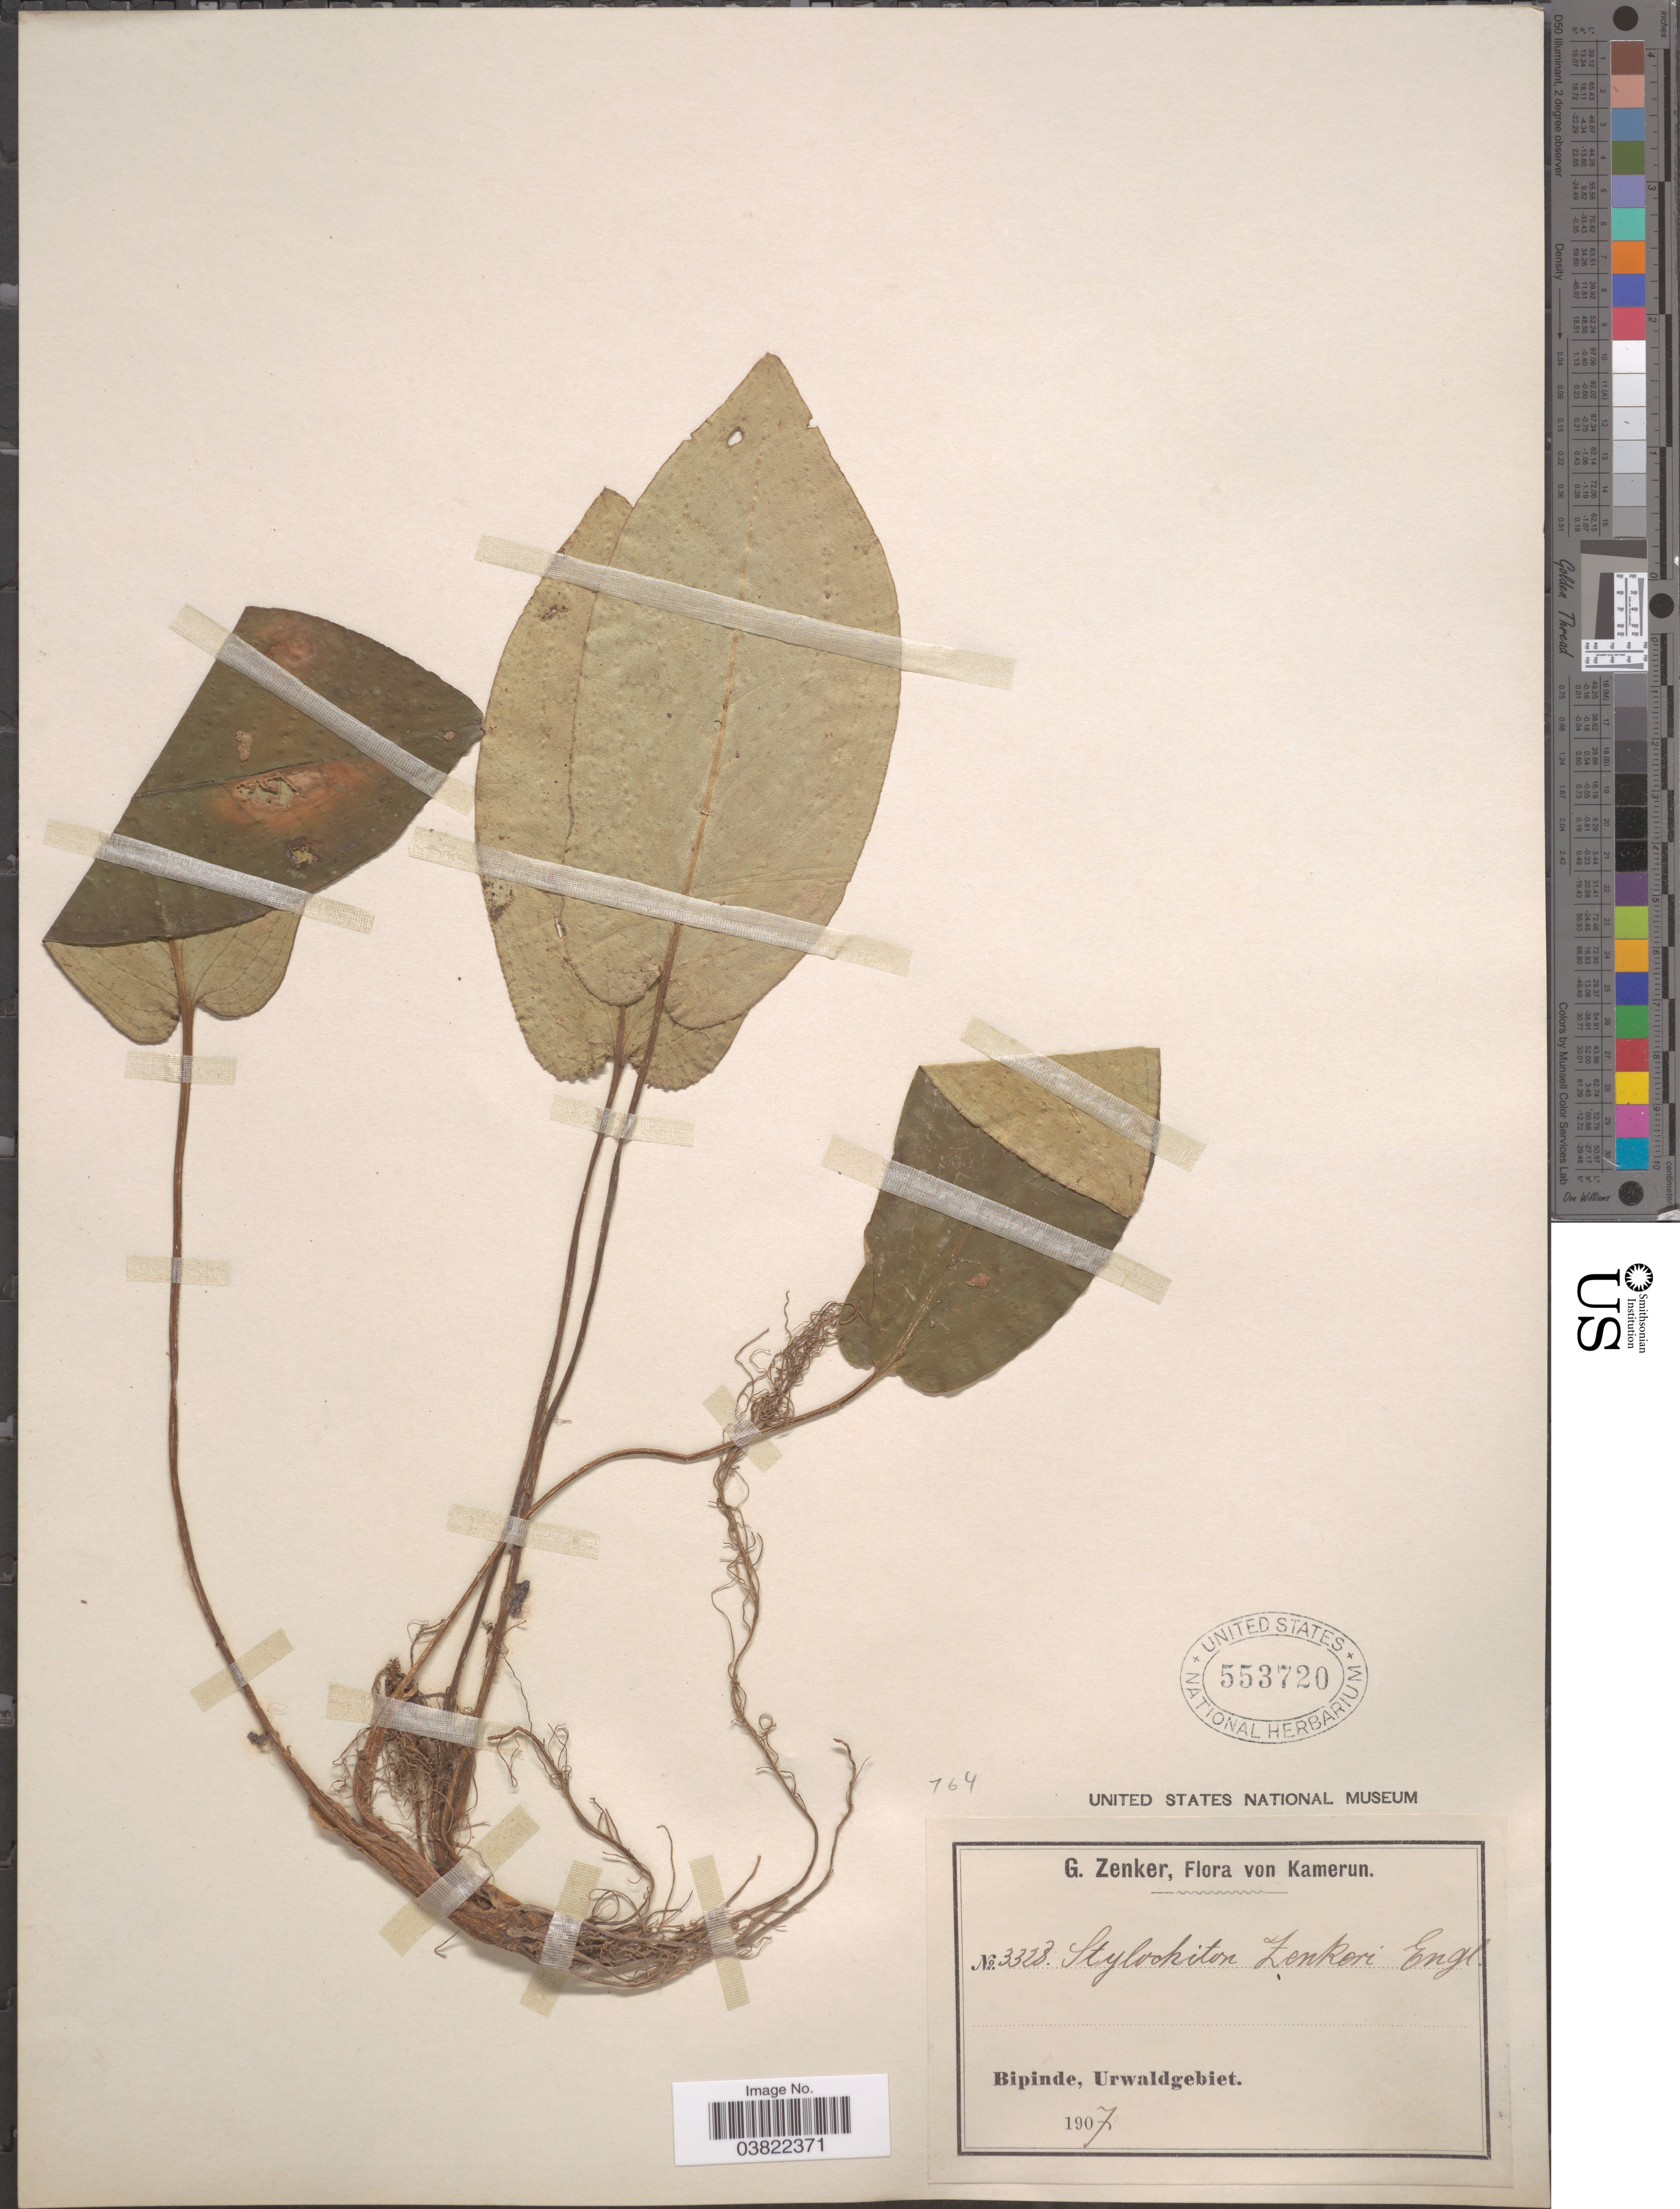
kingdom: Plantae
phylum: Tracheophyta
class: Liliopsida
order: Alismatales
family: Araceae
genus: Stylochaeton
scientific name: Stylochaeton zenkeri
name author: Engl.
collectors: G. A. Zenker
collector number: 3328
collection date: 1907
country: Cameroon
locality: Bipinde, Urwaldgebiet.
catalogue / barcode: US 553720